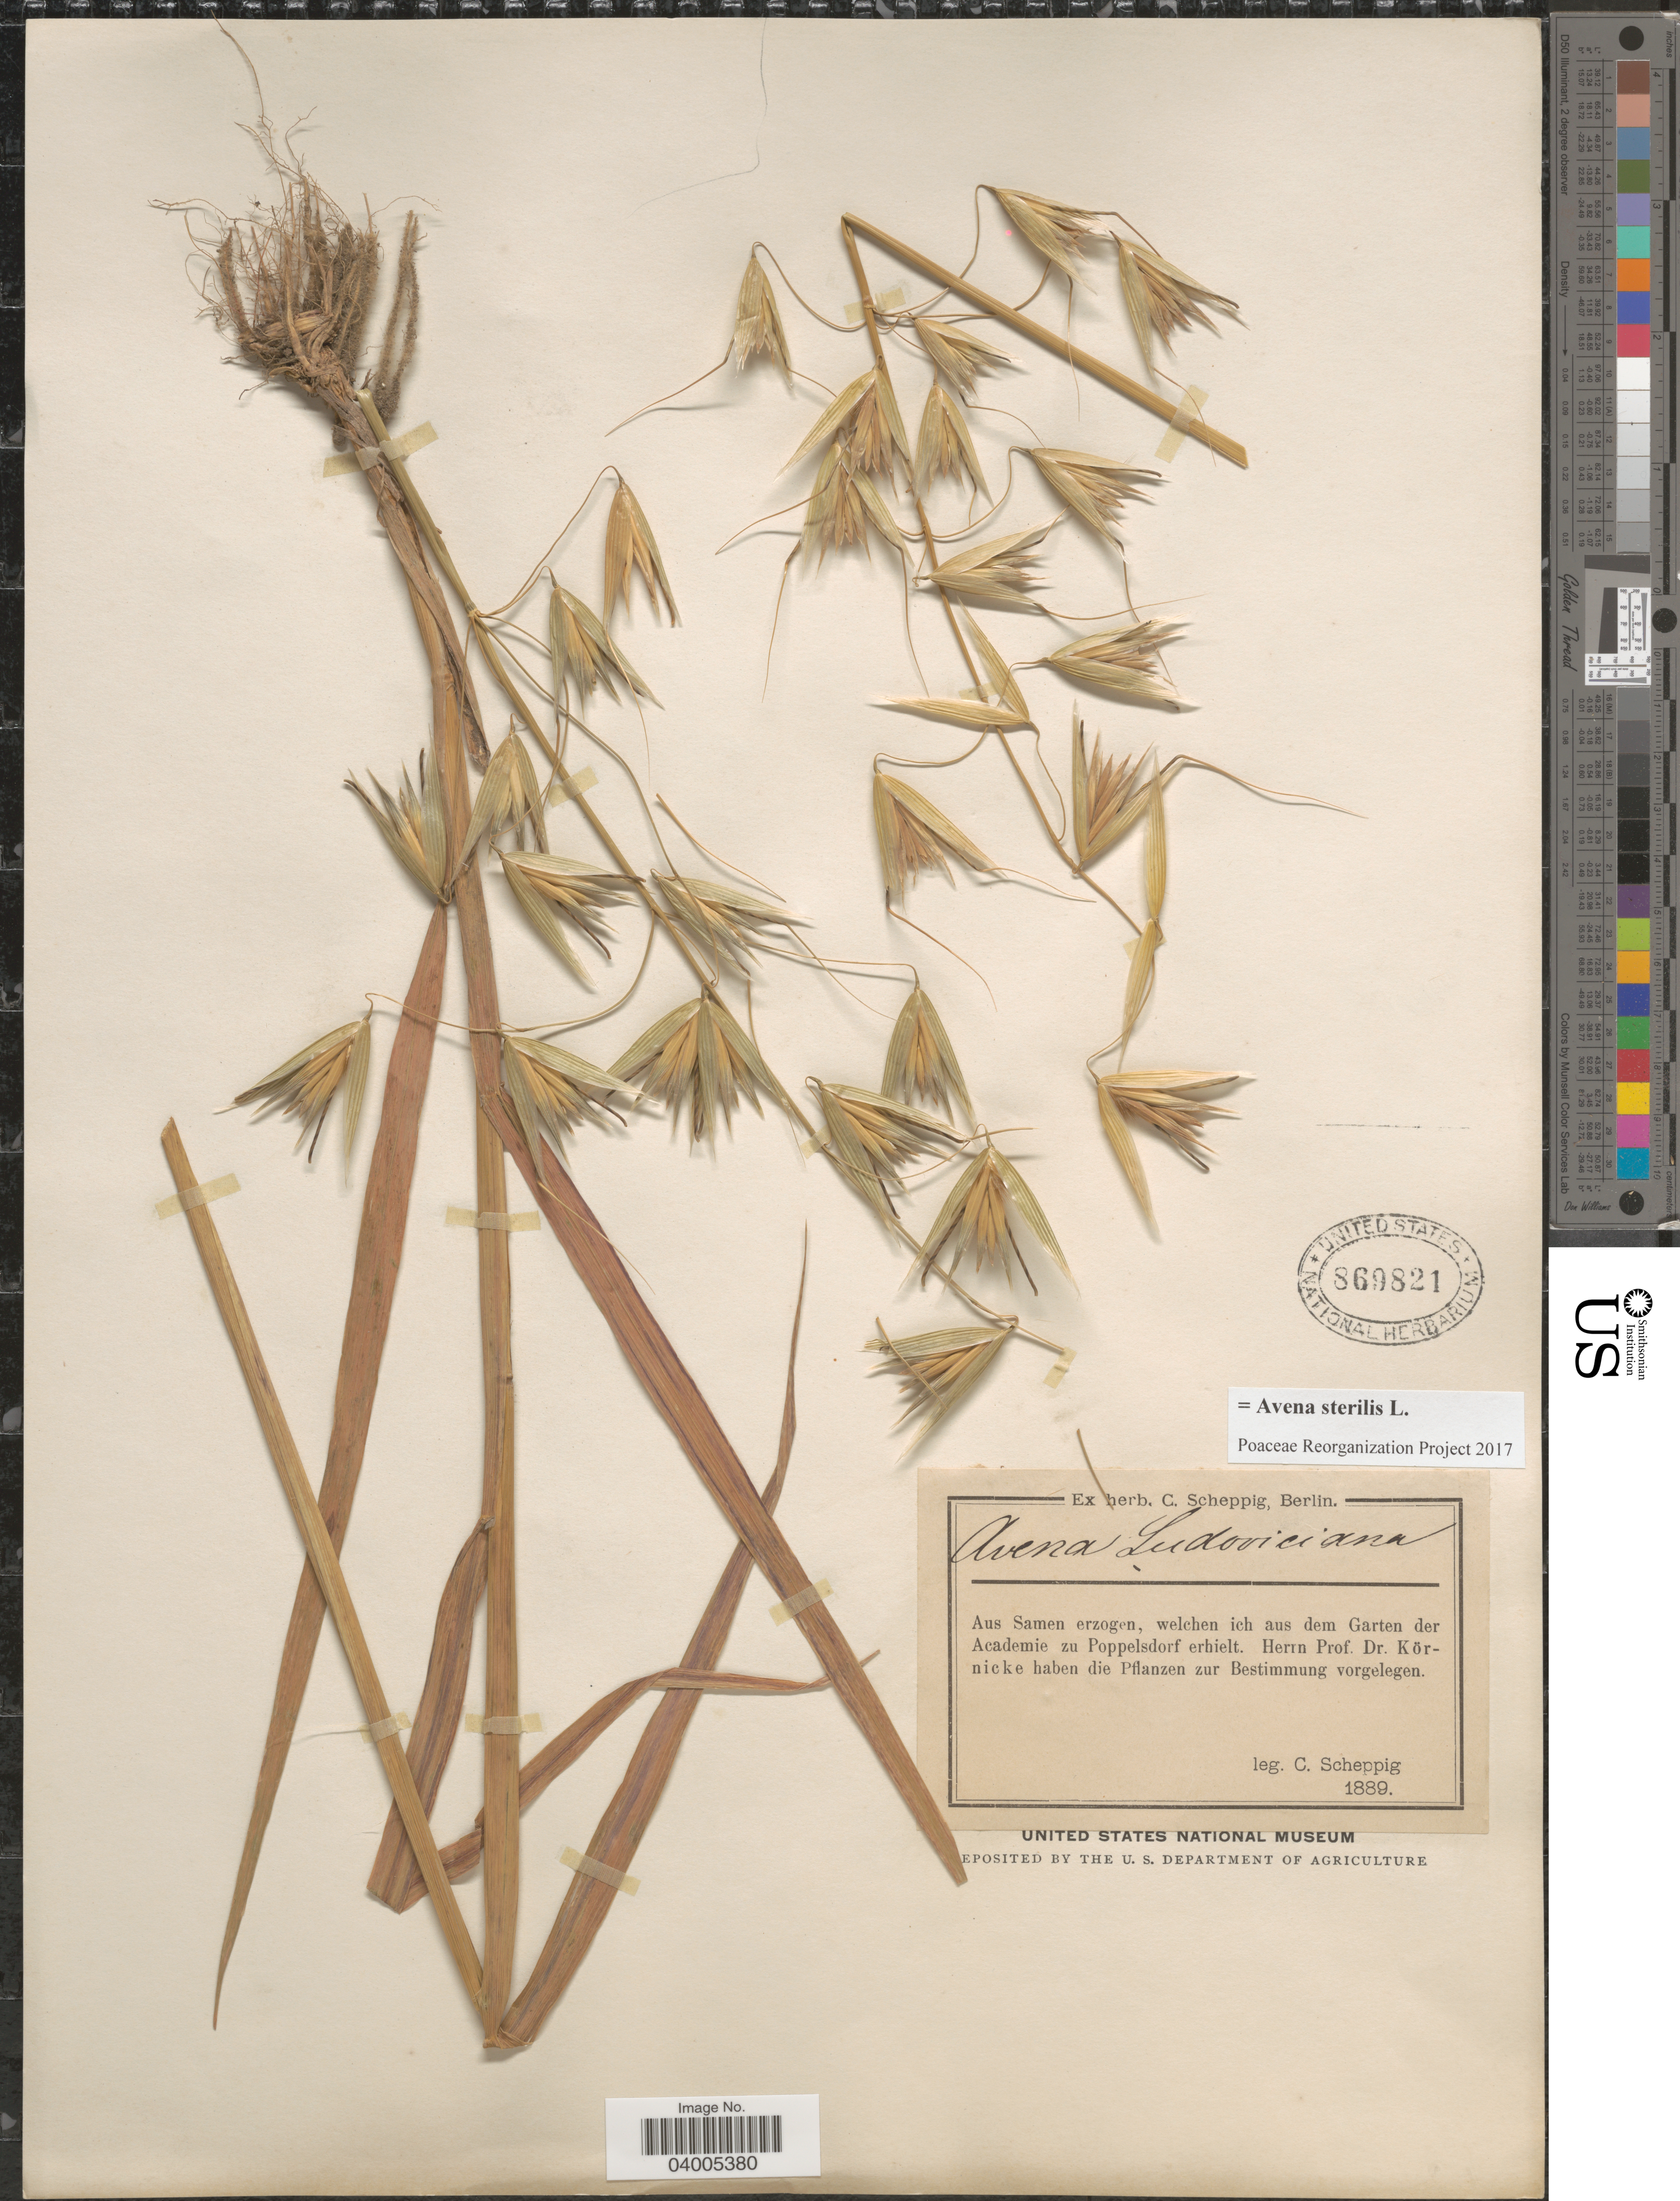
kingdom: Plantae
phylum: Tracheophyta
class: Liliopsida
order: Poales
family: Poaceae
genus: Avena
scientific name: Avena sterilis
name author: L.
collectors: C. Scheppig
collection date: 1889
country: Germany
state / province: Berlin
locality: Aus Samen erzogen, welchen ich aus dem Garten der Academie zu Poppelsdorf erhielt.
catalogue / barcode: US 869821